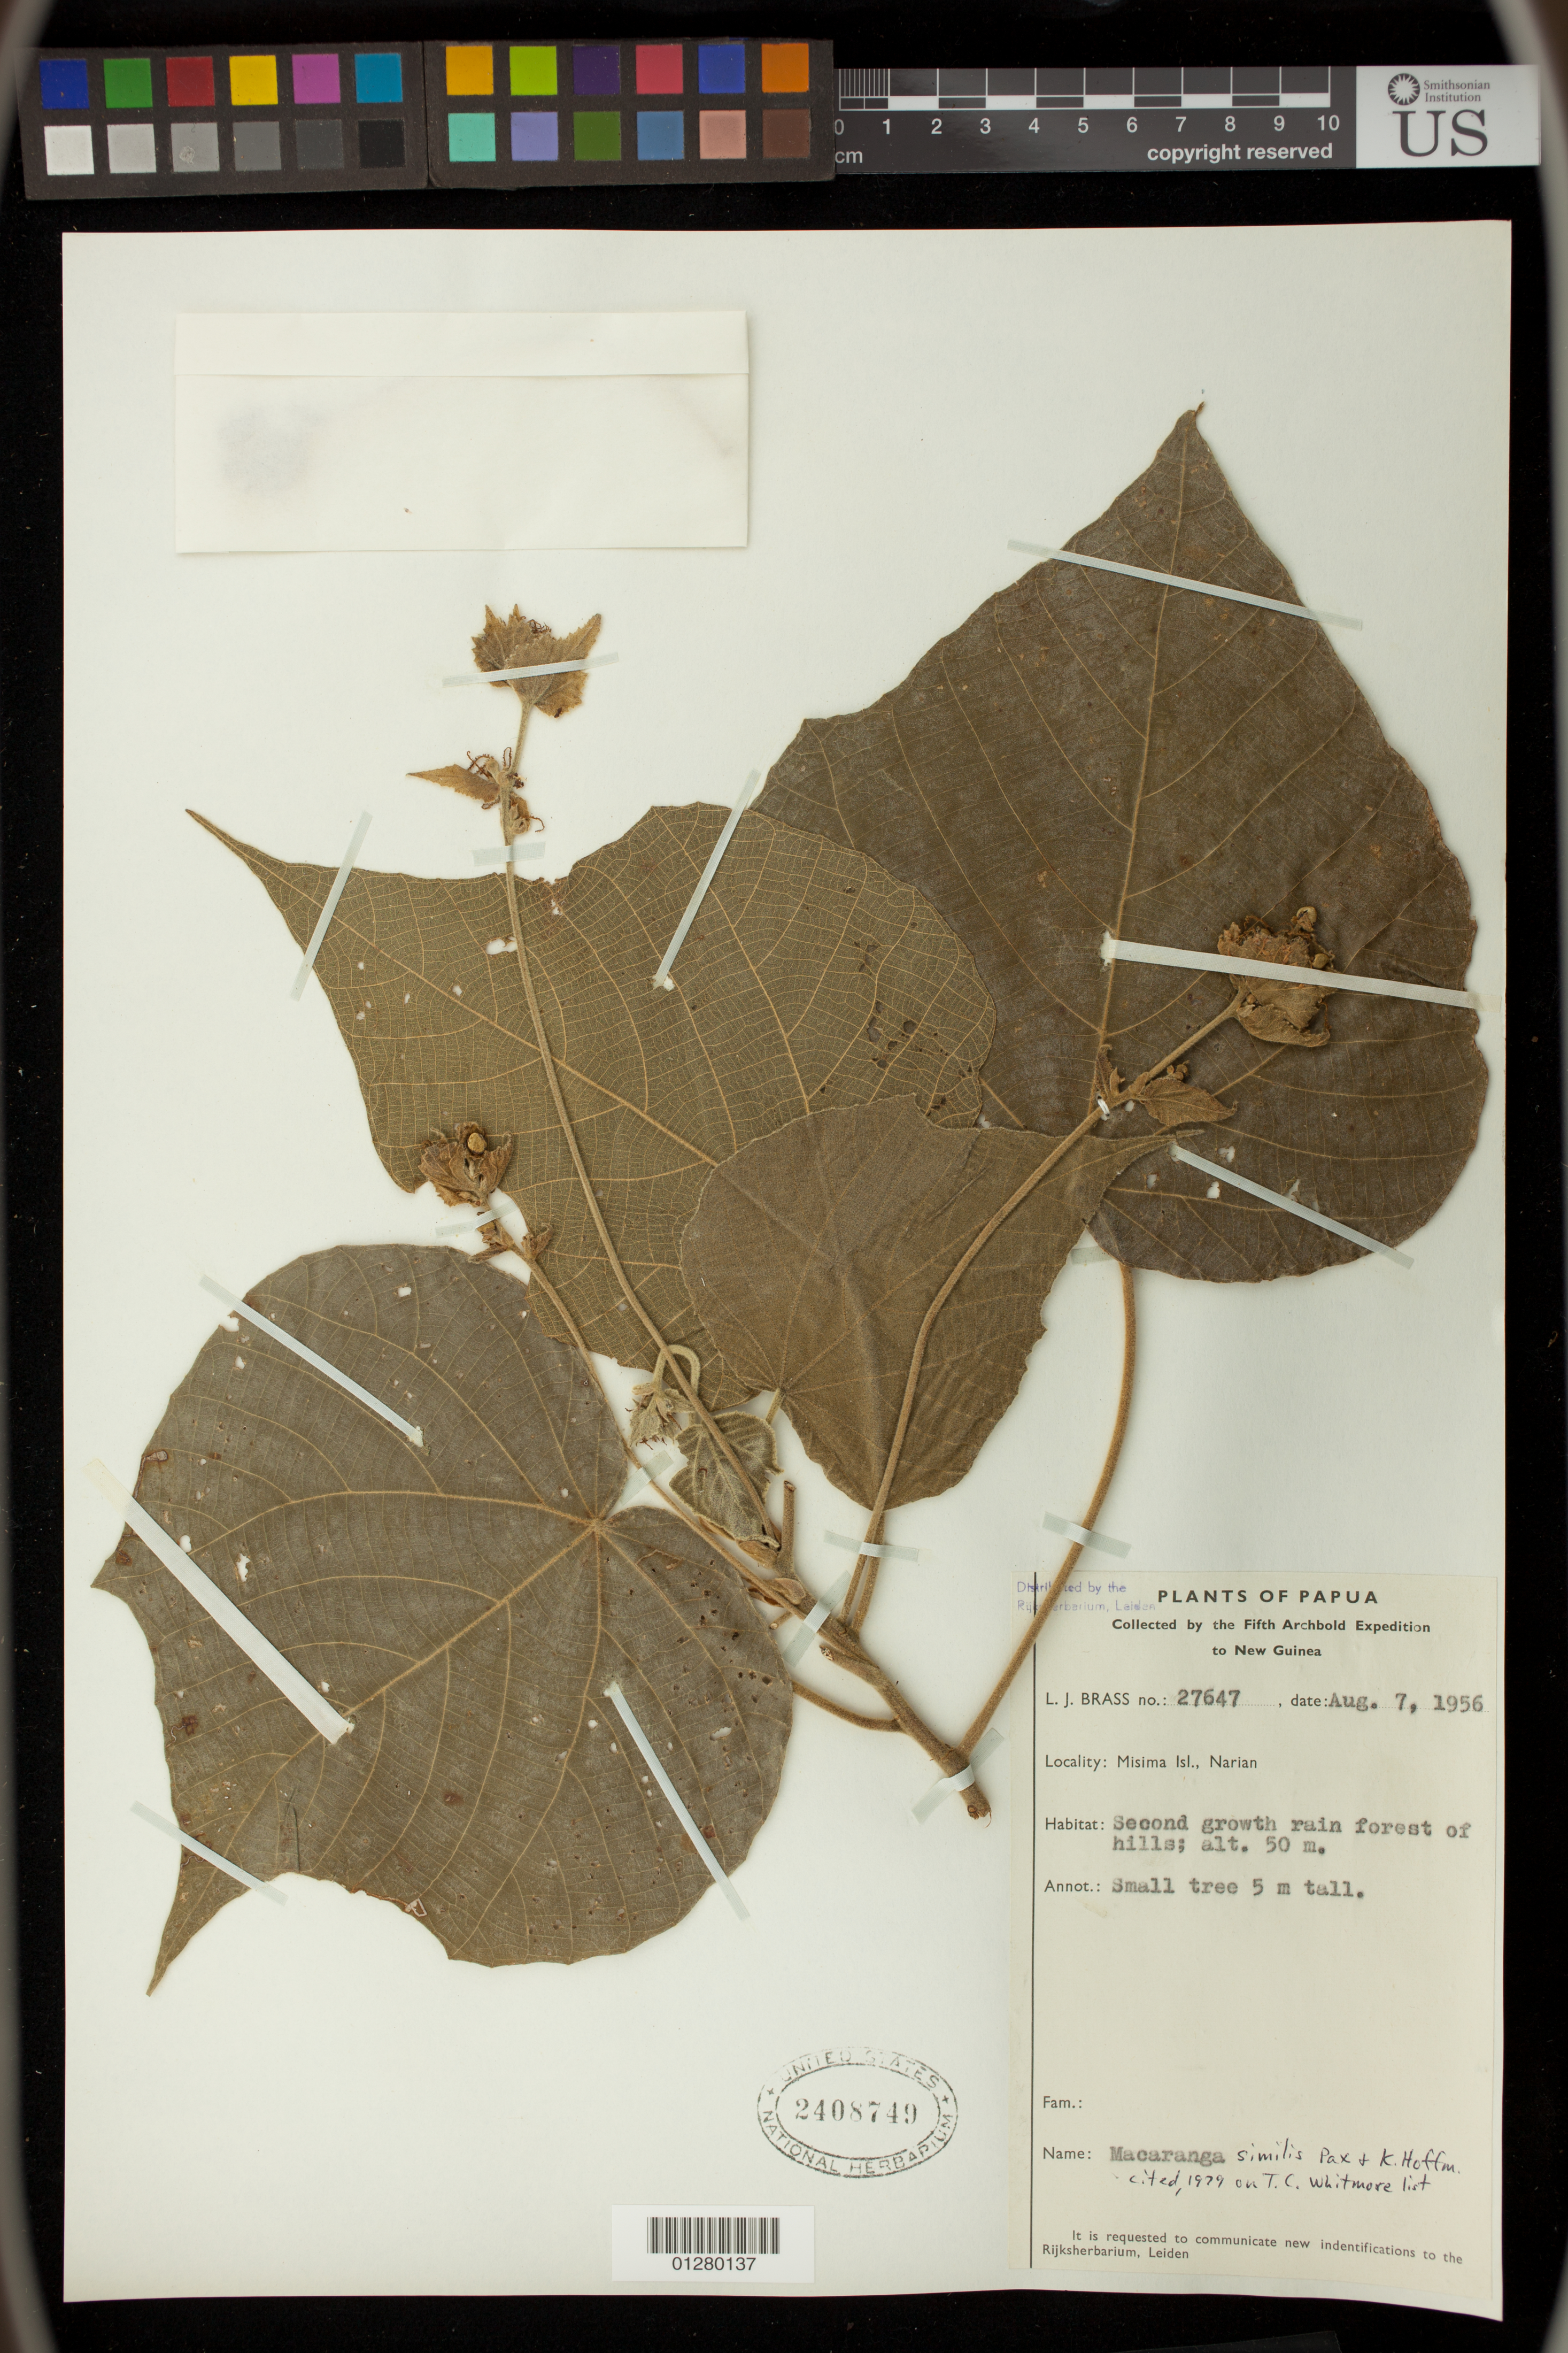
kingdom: Plantae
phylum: Tracheophyta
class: Magnoliopsida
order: Malpighiales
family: Euphorbiaceae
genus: Macaranga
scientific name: Macaranga similis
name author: Pax & K. Hoffm.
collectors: L. J. Brass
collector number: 27647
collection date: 1956-08-07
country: Papua New Guinea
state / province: Milne Bay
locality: Misima Isl., Narian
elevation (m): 50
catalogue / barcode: US 2408749